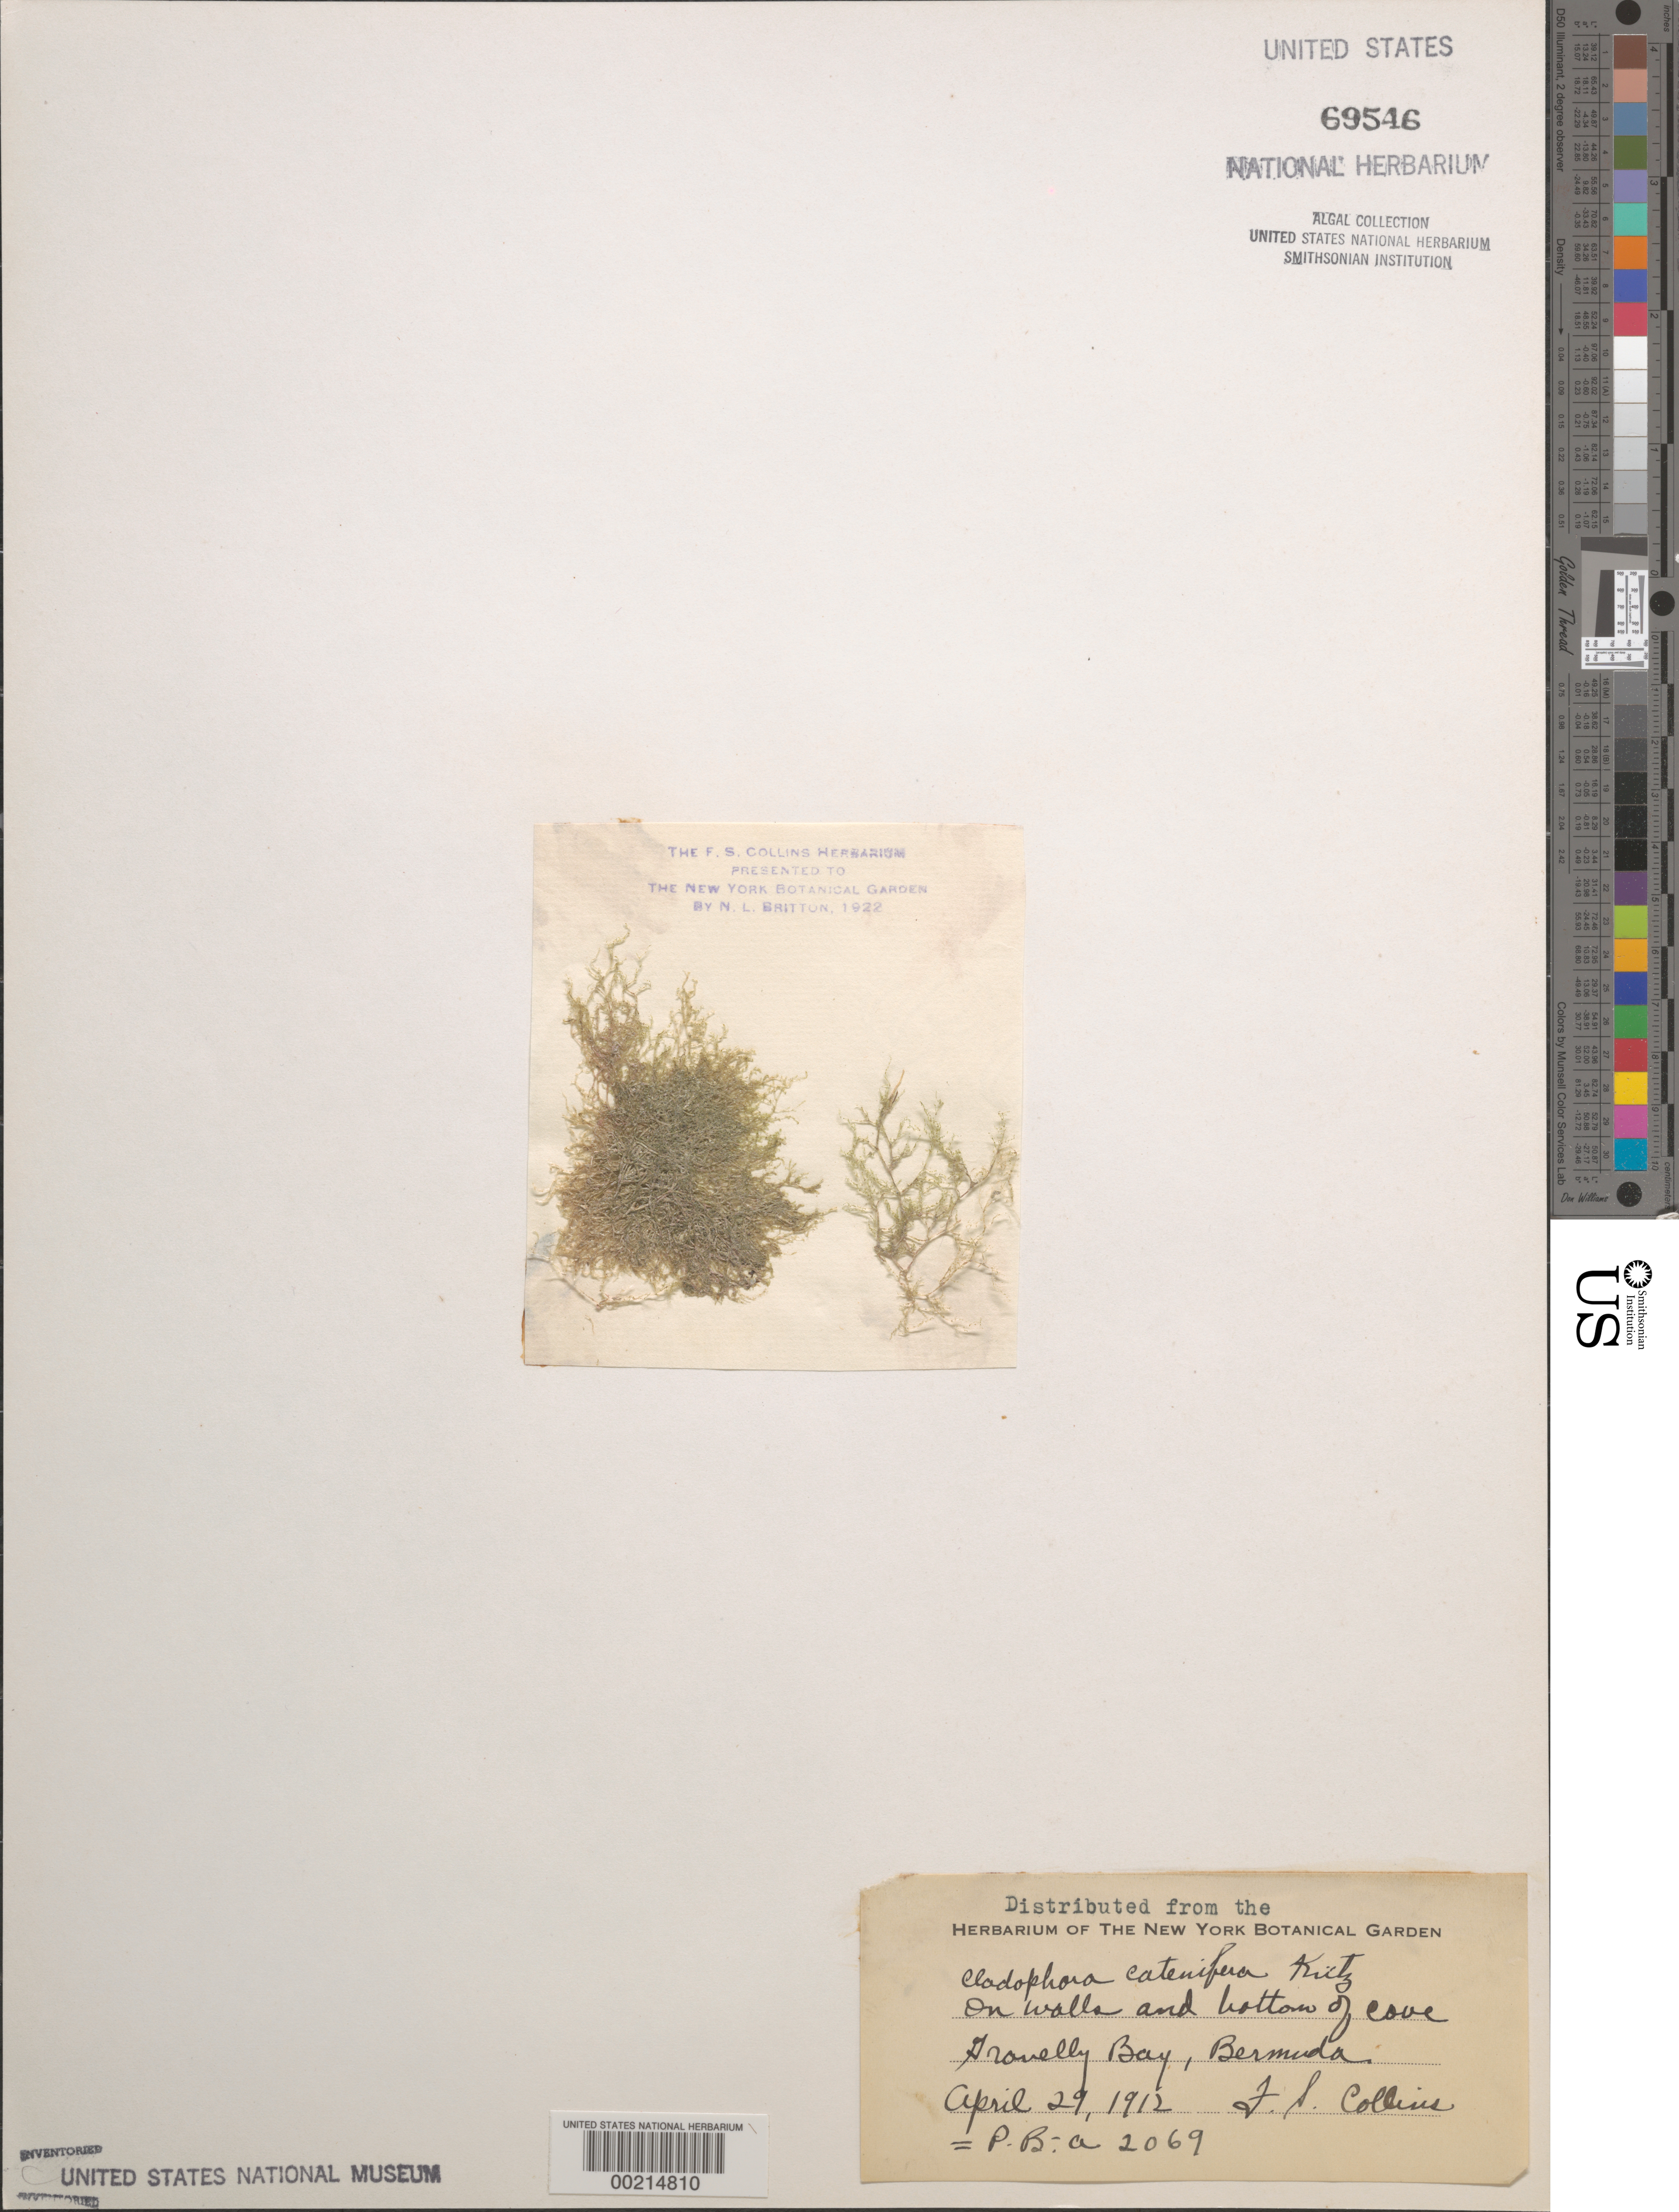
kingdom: Plantae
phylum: Chlorophyta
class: Ulvophyceae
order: Cladophorales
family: Cladophoraceae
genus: Lychaete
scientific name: Lychaete pellucida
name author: (Hudson) M.J. Wynne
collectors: F. Collins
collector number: PB-A 2069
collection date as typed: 29 Apr 1912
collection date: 1912-04-29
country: Bermuda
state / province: Smithʼs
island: Bermuda Island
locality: Gravelly Bay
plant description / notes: Collins, Holden & Setchell, Phycotheca Boreali-Americana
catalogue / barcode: US 69546